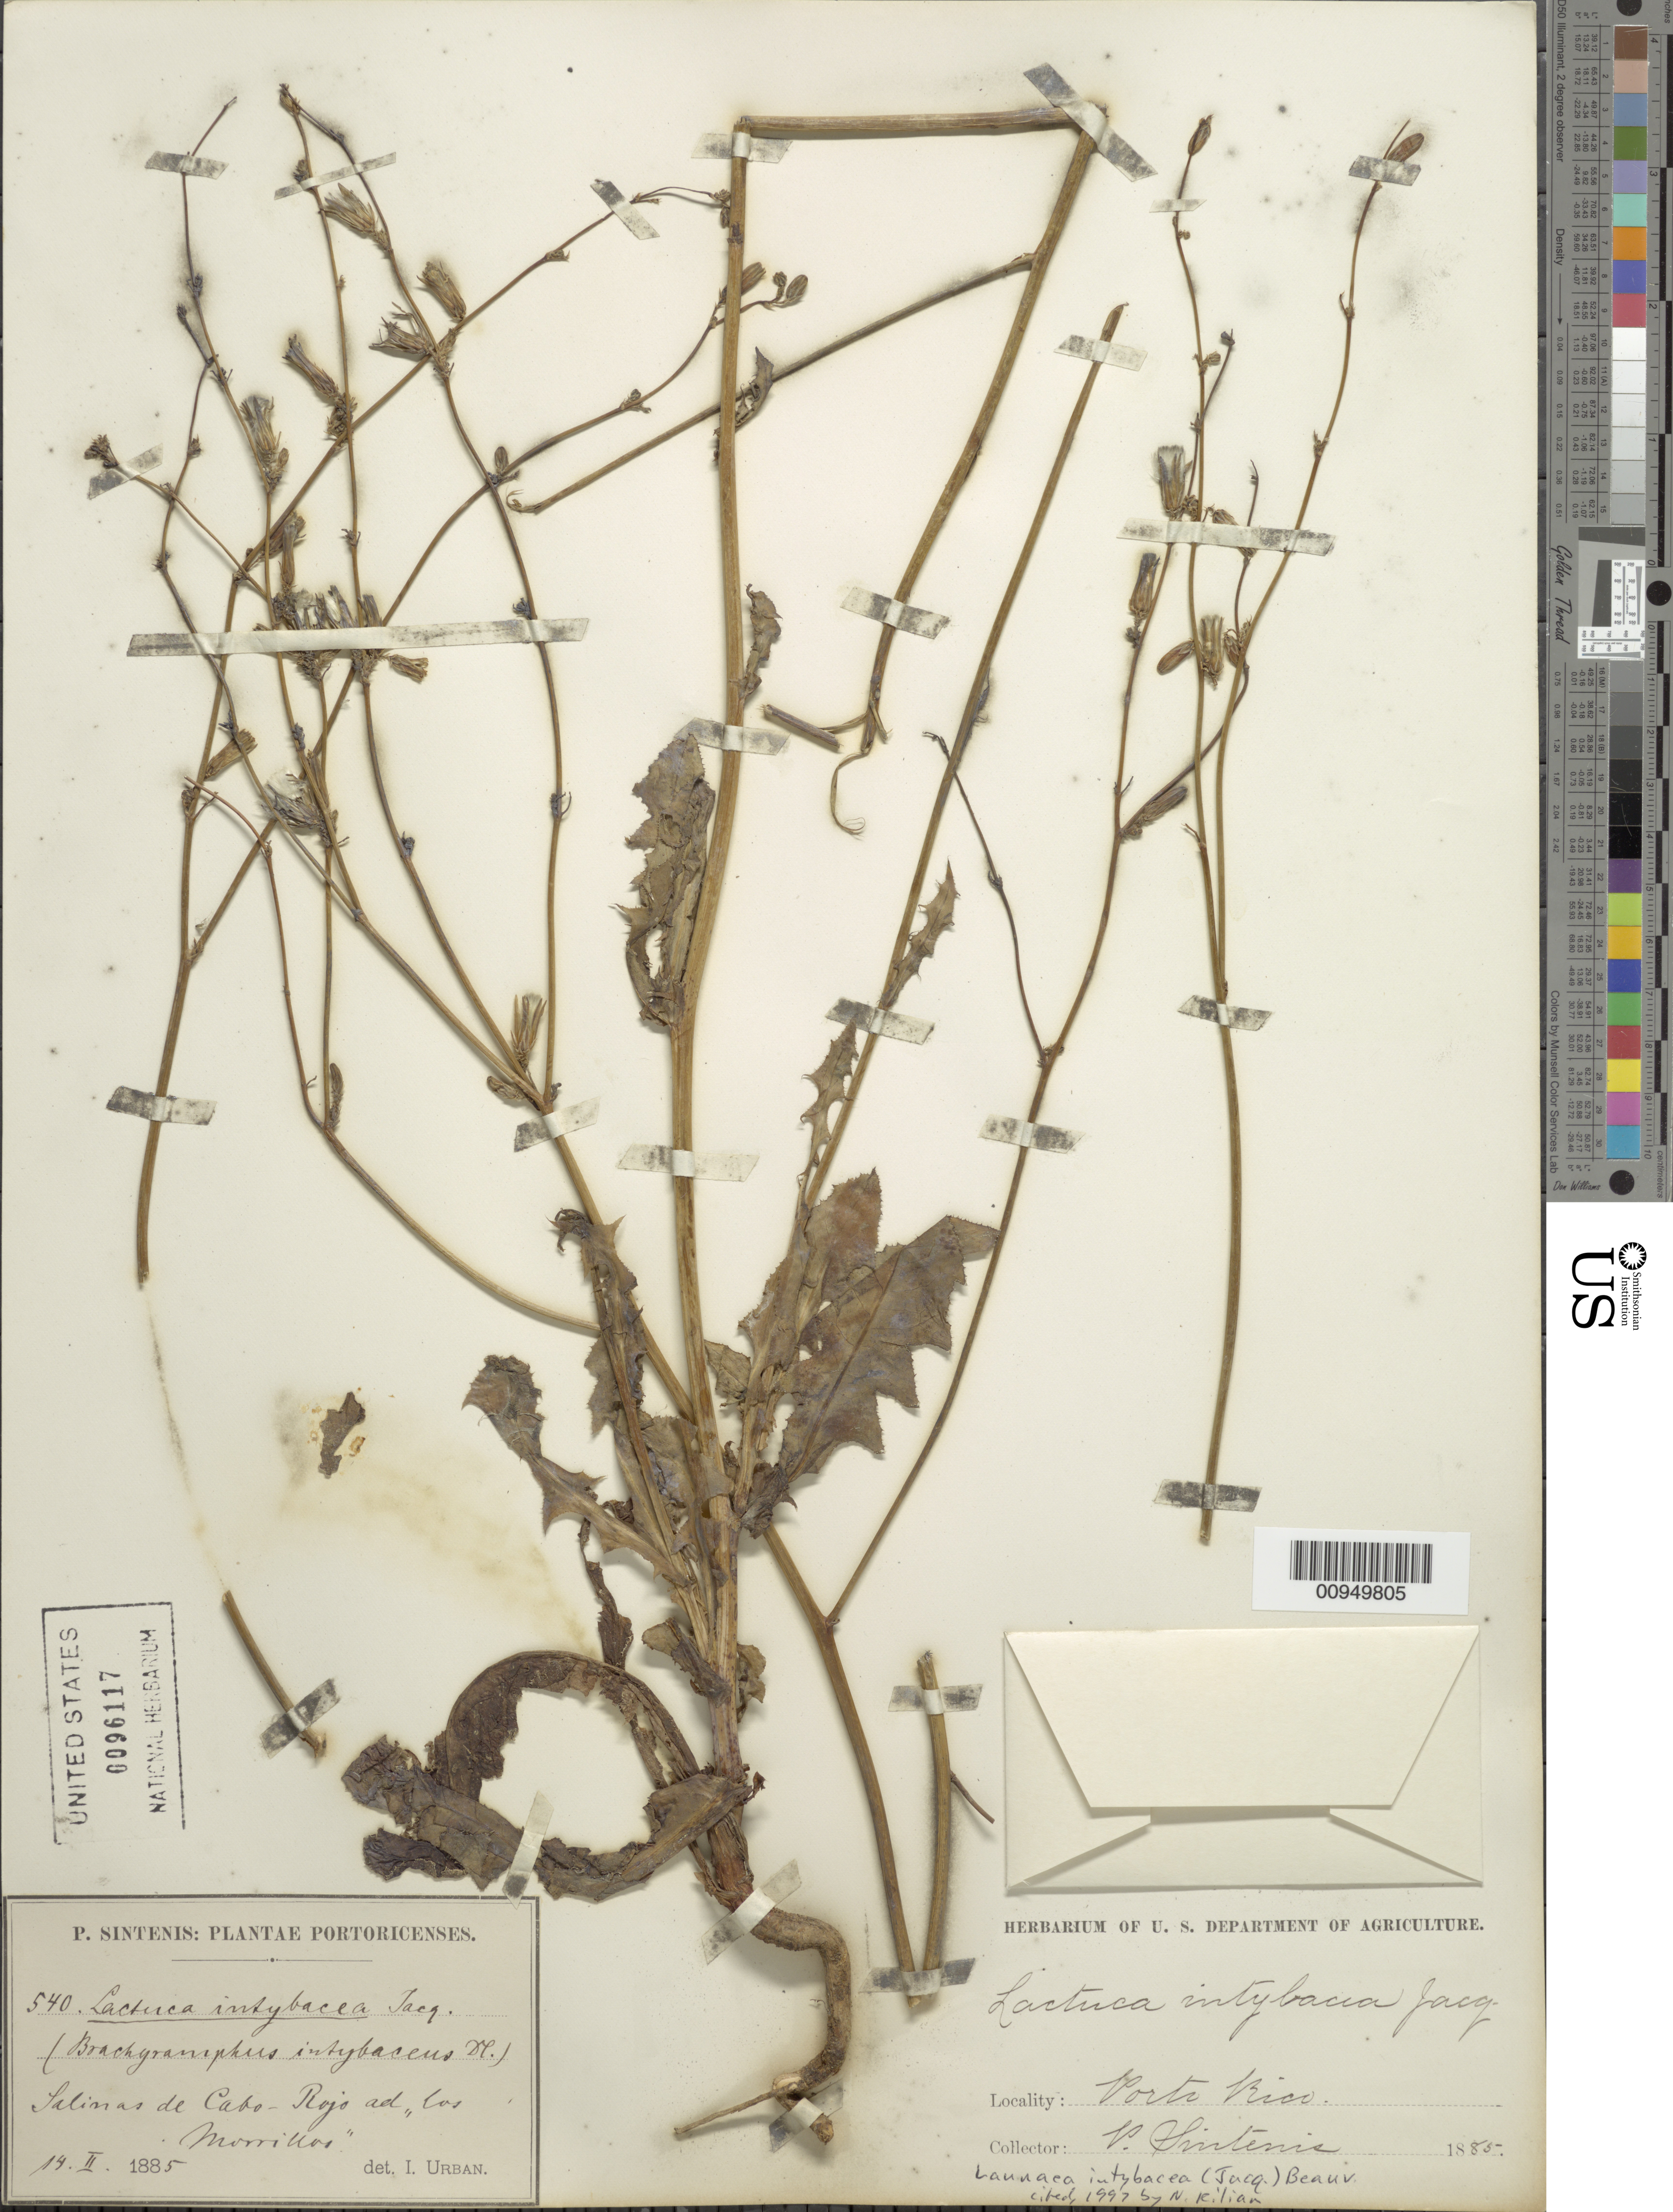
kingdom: Plantae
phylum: Tracheophyta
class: Magnoliopsida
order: Asterales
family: Asteraceae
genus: Launaea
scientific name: Launaea intybacea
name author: (Jacq.) Beauverd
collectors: P. Sintenis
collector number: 540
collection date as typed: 14 Feb 1885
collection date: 1885-02-14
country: Puerto Rico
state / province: Cabo Rojo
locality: Salinas de Cabo Rojo ad los Morrillos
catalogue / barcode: US 96117